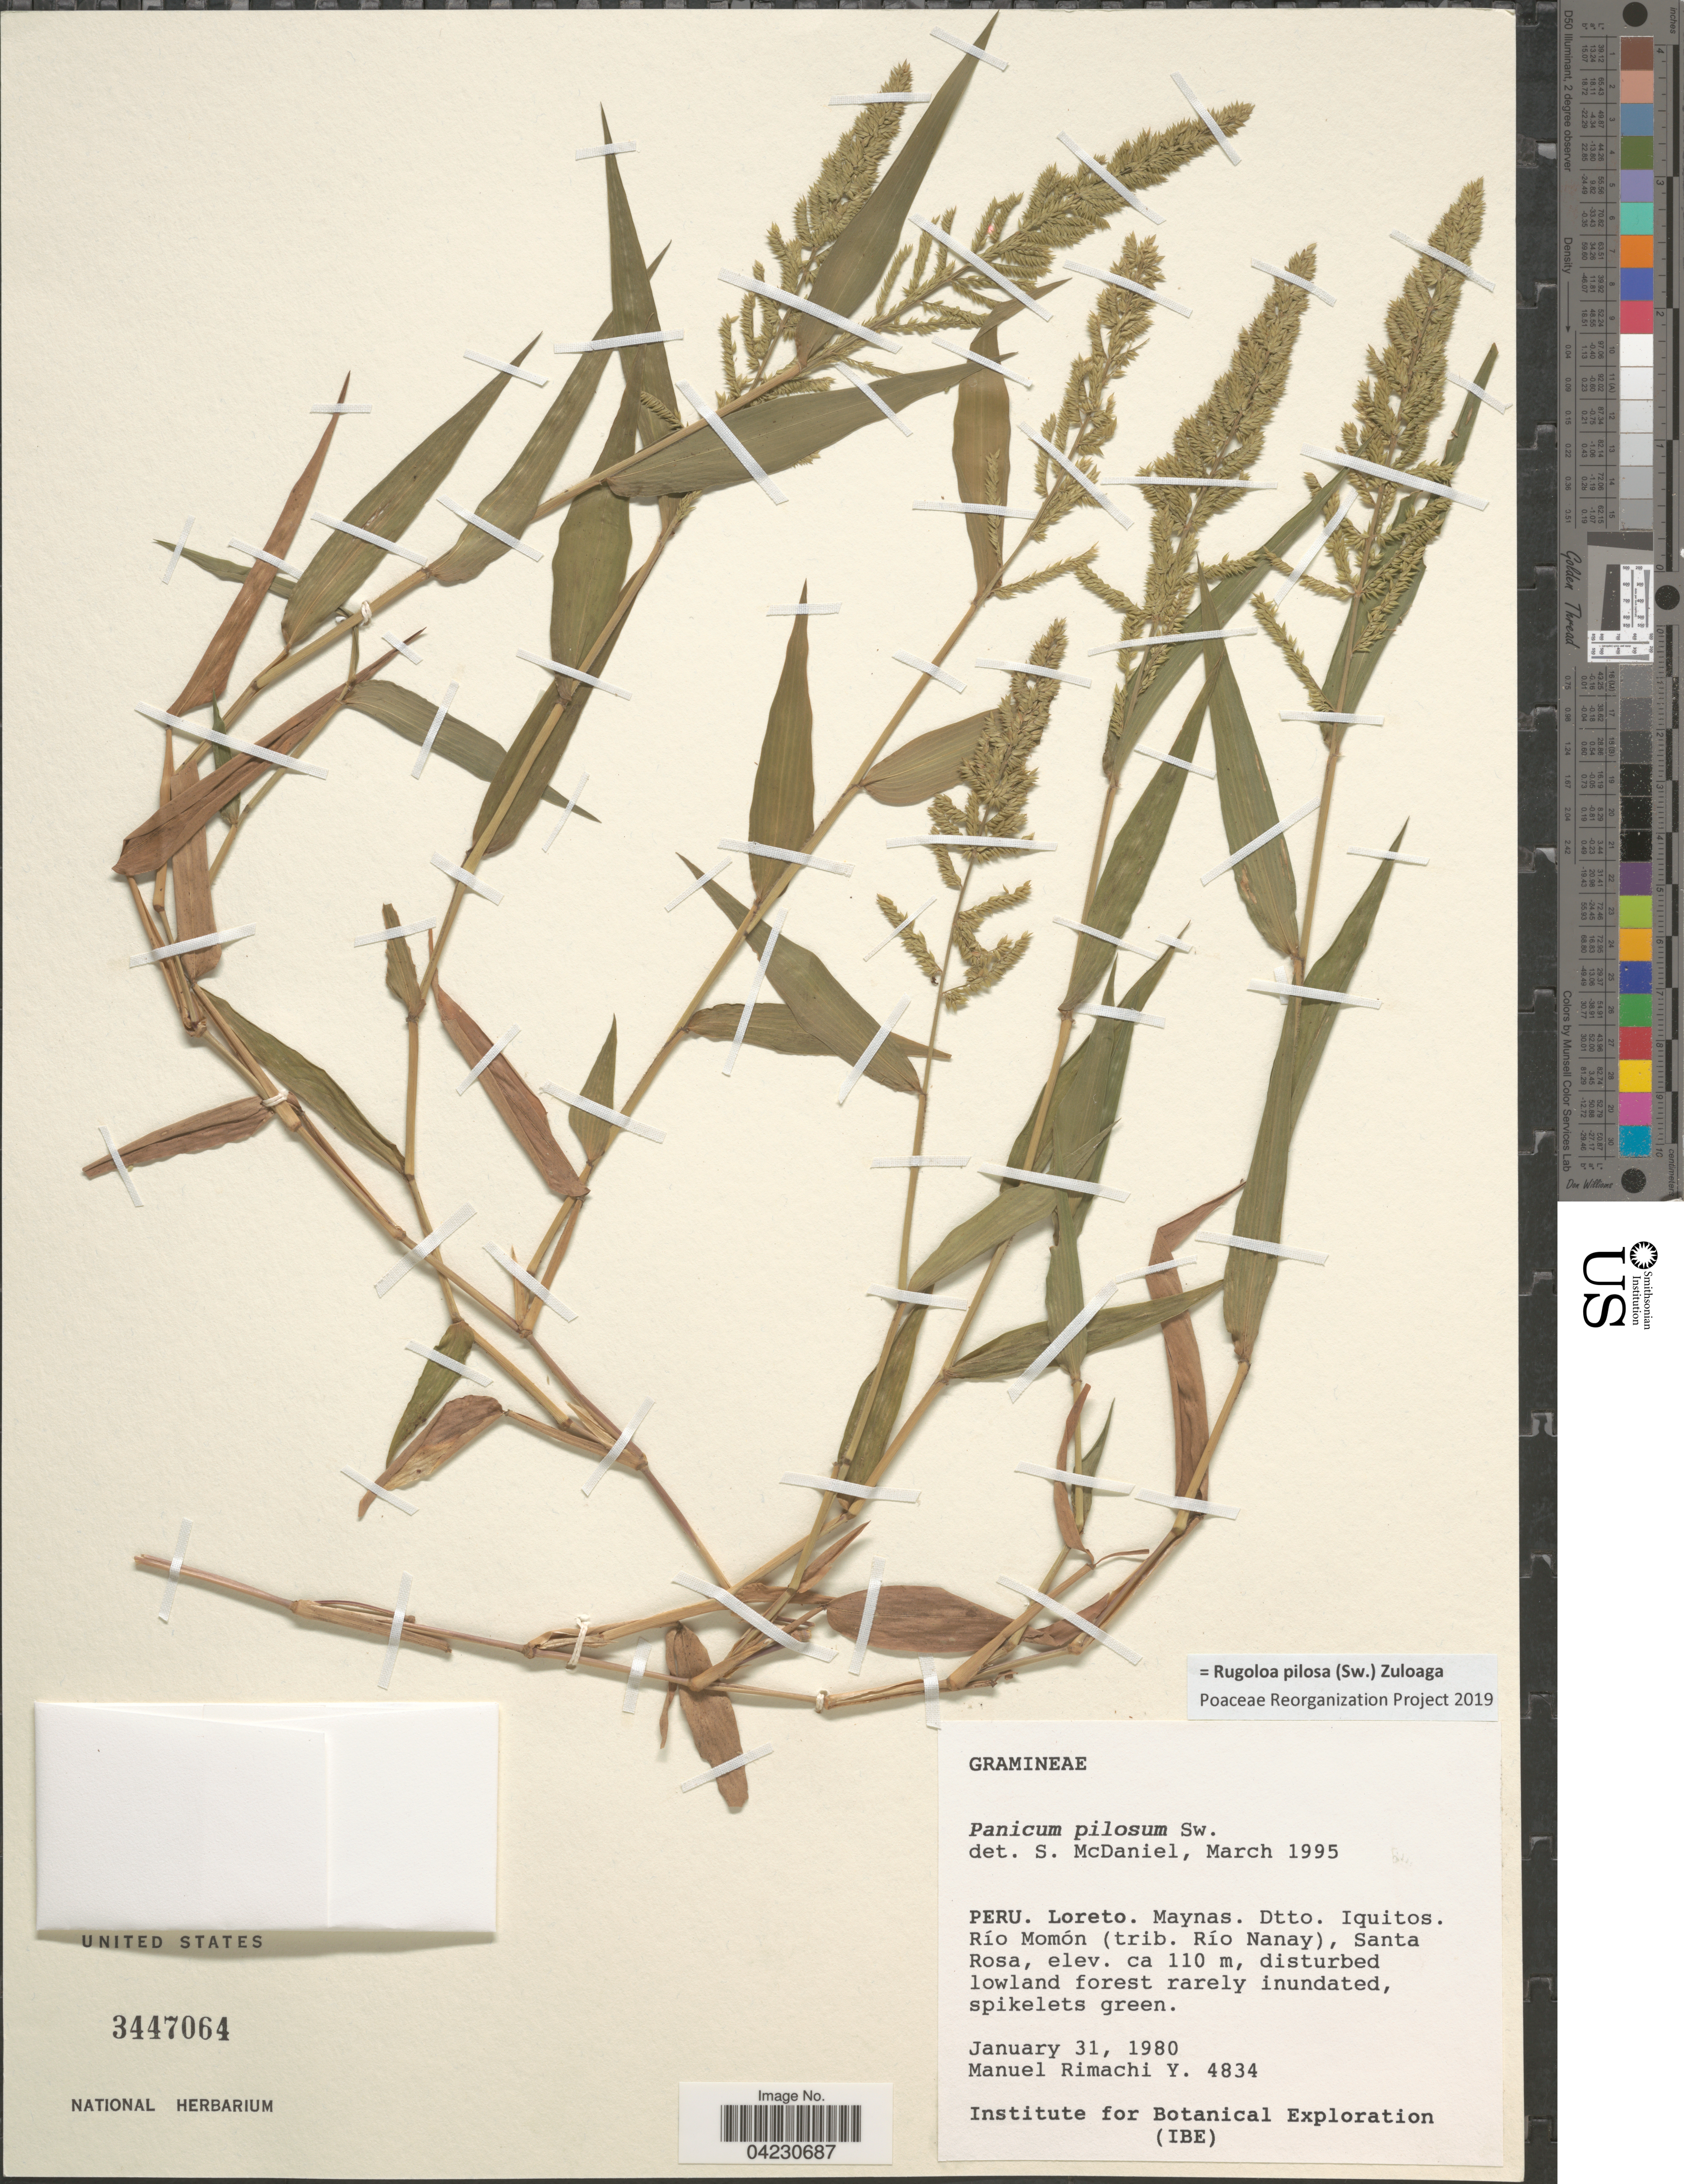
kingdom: Plantae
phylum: Tracheophyta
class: Liliopsida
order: Poales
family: Poaceae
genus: Rugoloa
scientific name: Rugoloa pilosa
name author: (Sw.) Zuloaga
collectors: M. Rimachi Y.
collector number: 4834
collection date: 1980-01-31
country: Peru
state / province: Loreto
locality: Maynas. Dtto. Iquitos. Río Momón (trib. Río Nanay), Santa Rosa. Institute for Botanical Exploration (IBE).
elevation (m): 110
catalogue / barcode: US 3447064